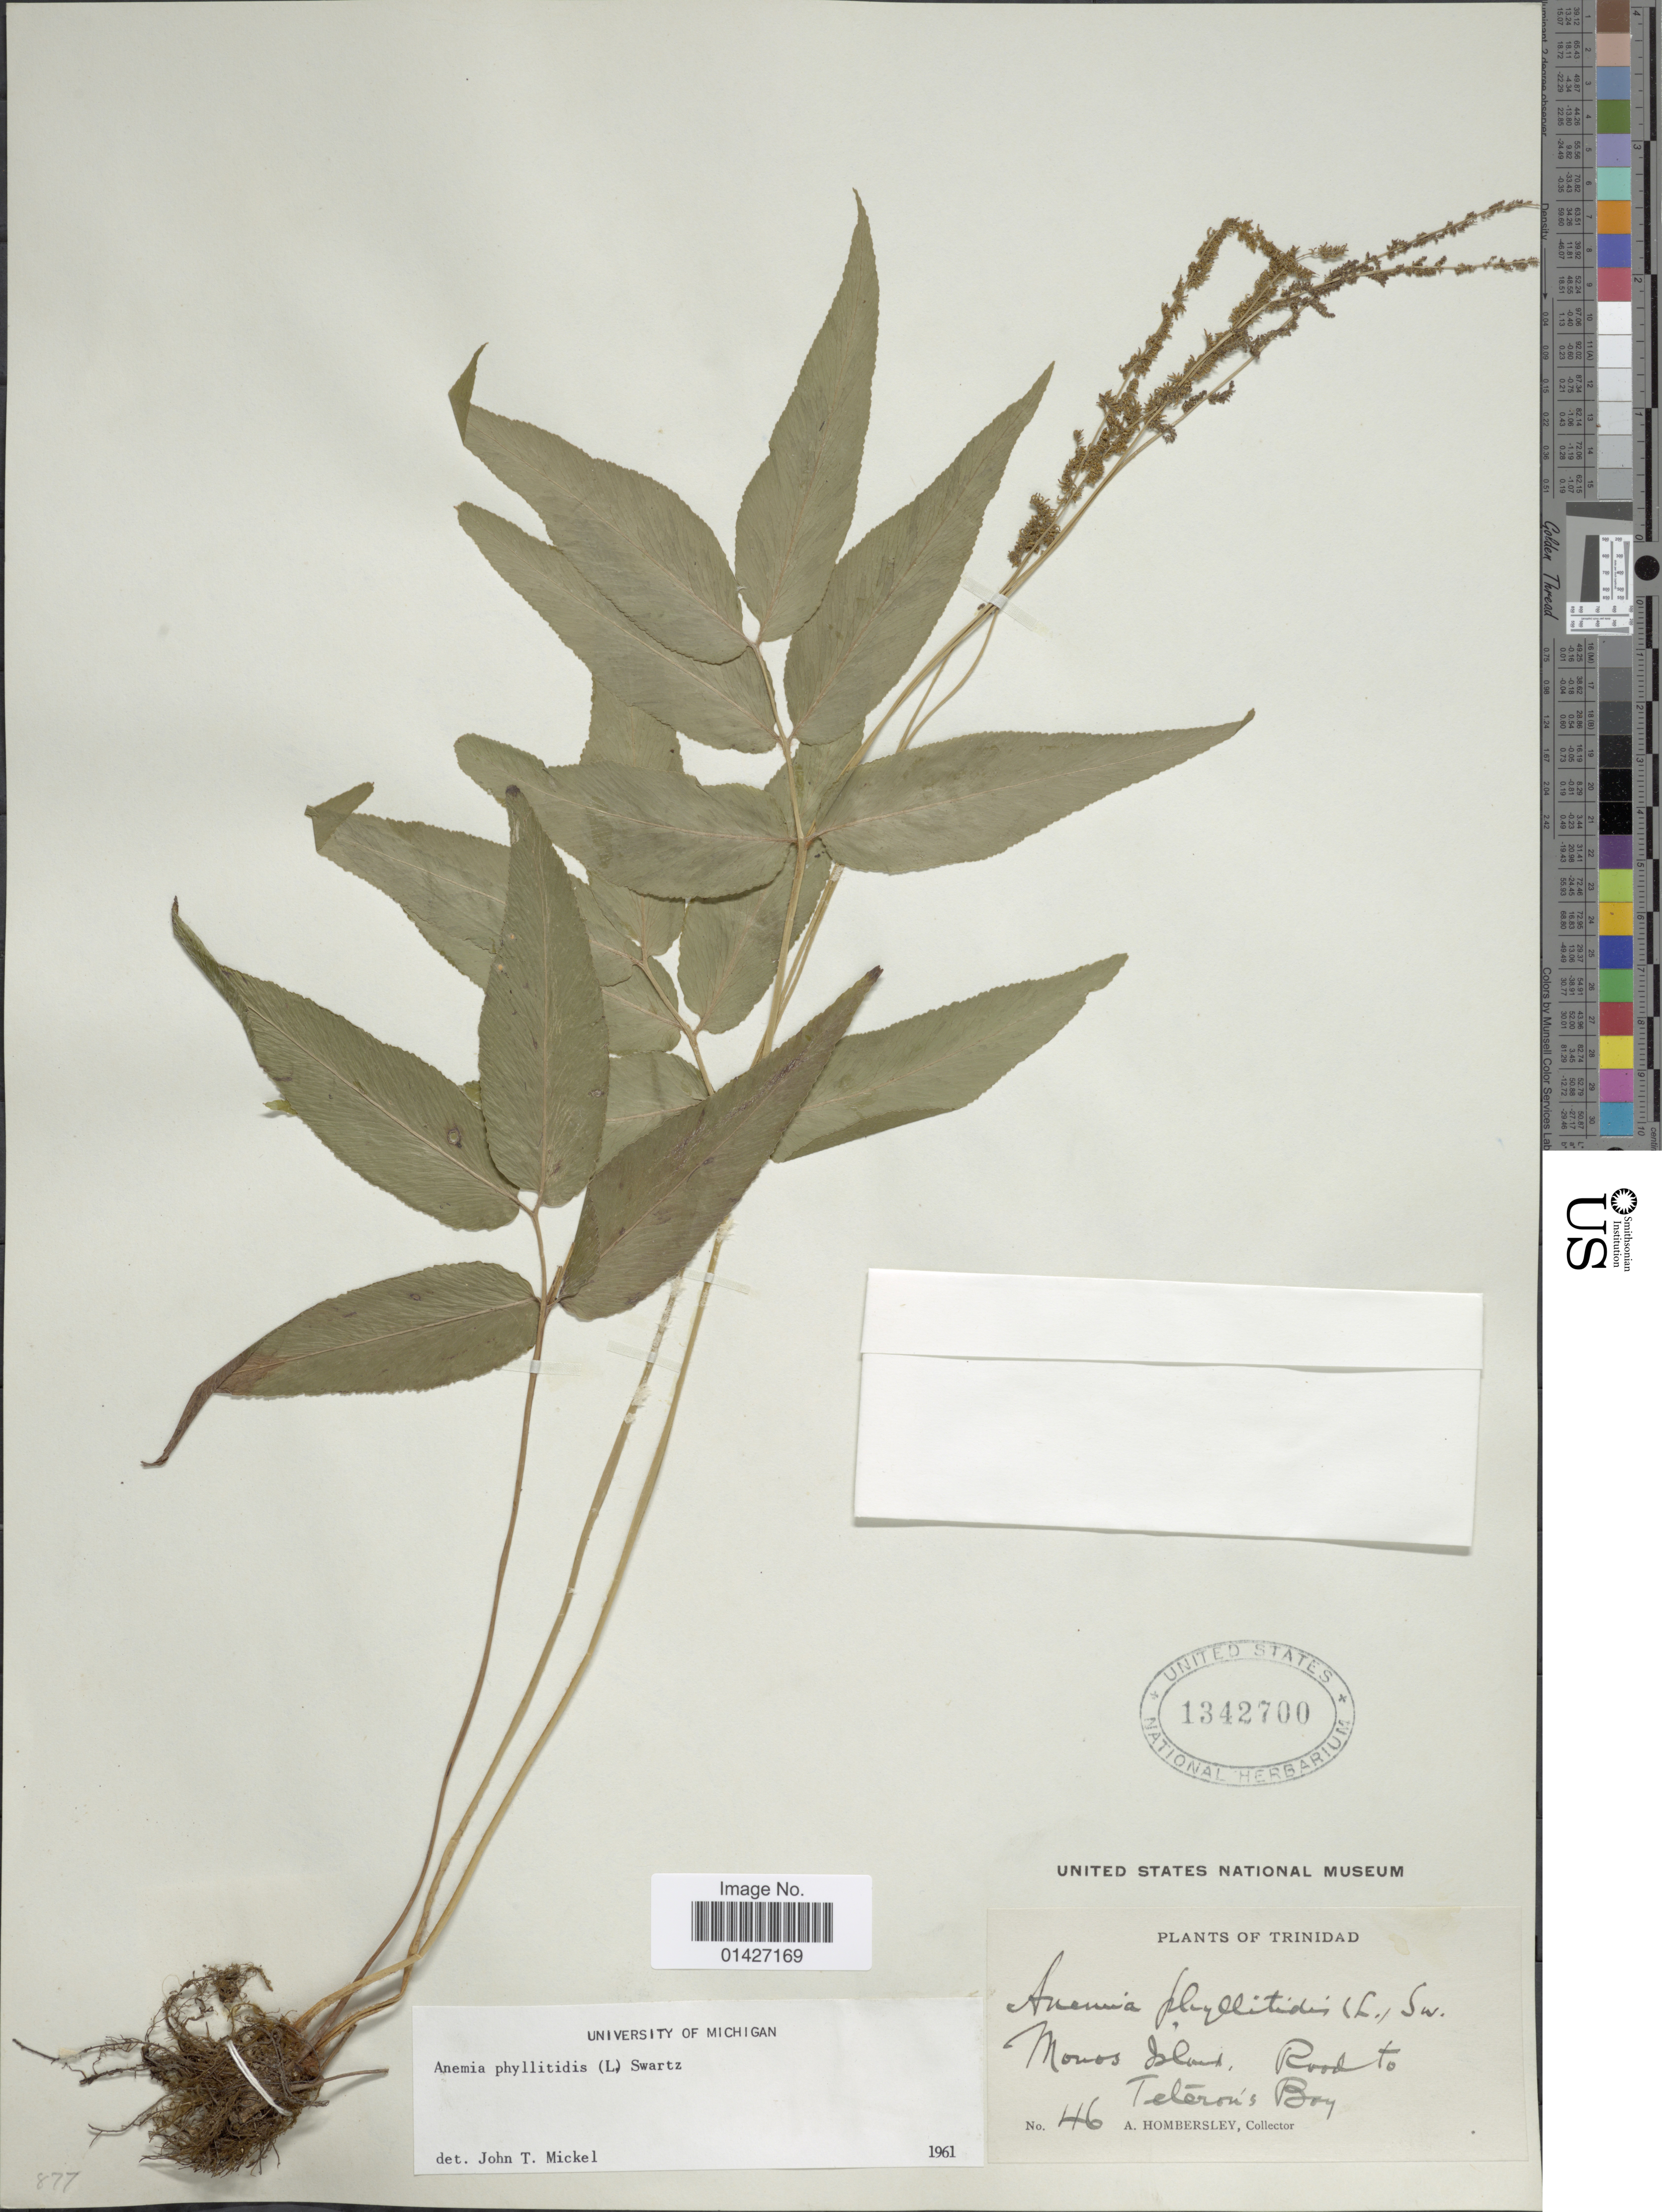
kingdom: Plantae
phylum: Tracheophyta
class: Polypodiopsida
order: Schizaeales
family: Anemiaceae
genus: Anemia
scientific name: Anemia phyllitidis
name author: (L.) Sw.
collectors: A. Hombersley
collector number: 46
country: Trinidad and Tobago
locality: Trinidad, Mouos Island, Road to Tetron's Bay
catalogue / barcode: US 1342700